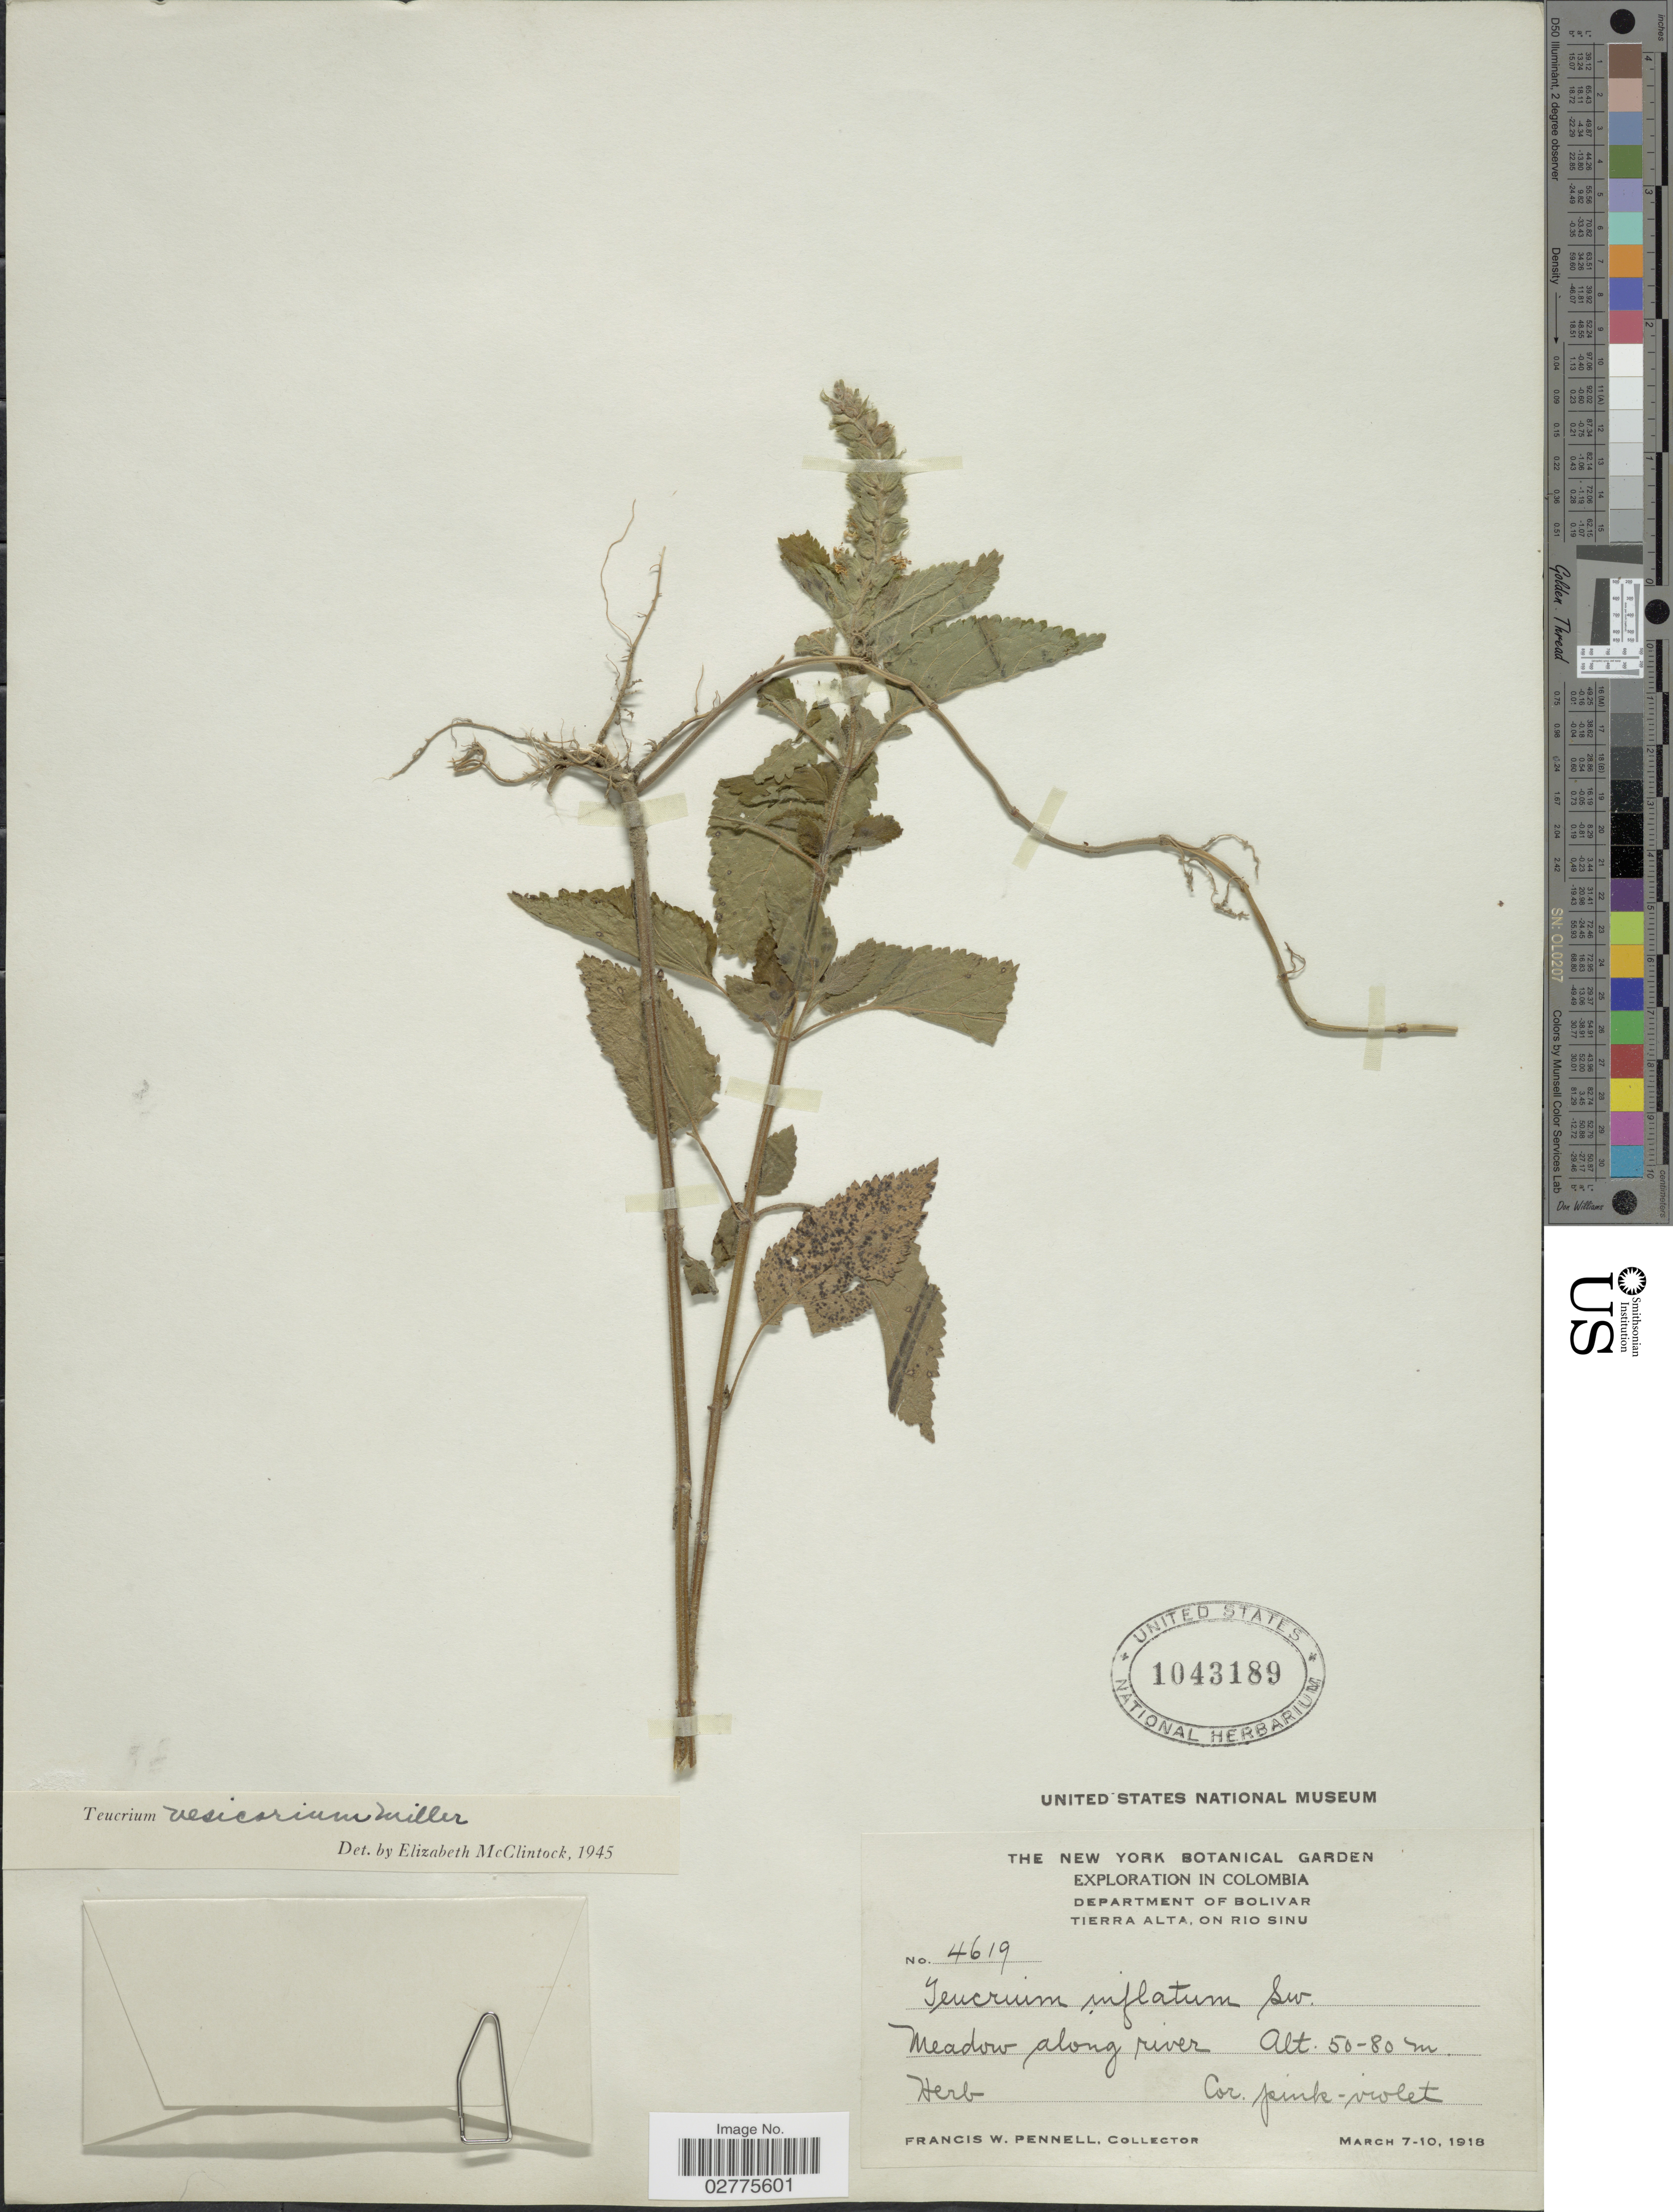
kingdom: Plantae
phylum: Tracheophyta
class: Magnoliopsida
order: Lamiales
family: Lamiaceae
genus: Teucrium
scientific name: Teucrium vesicarium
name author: Mill.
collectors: F. W. Pennell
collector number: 4619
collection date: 1918-03-07/1918-03-10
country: Colombia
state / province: Bolívar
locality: Tierra Alta, On Rio Sinu.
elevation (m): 50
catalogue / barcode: US 1043189